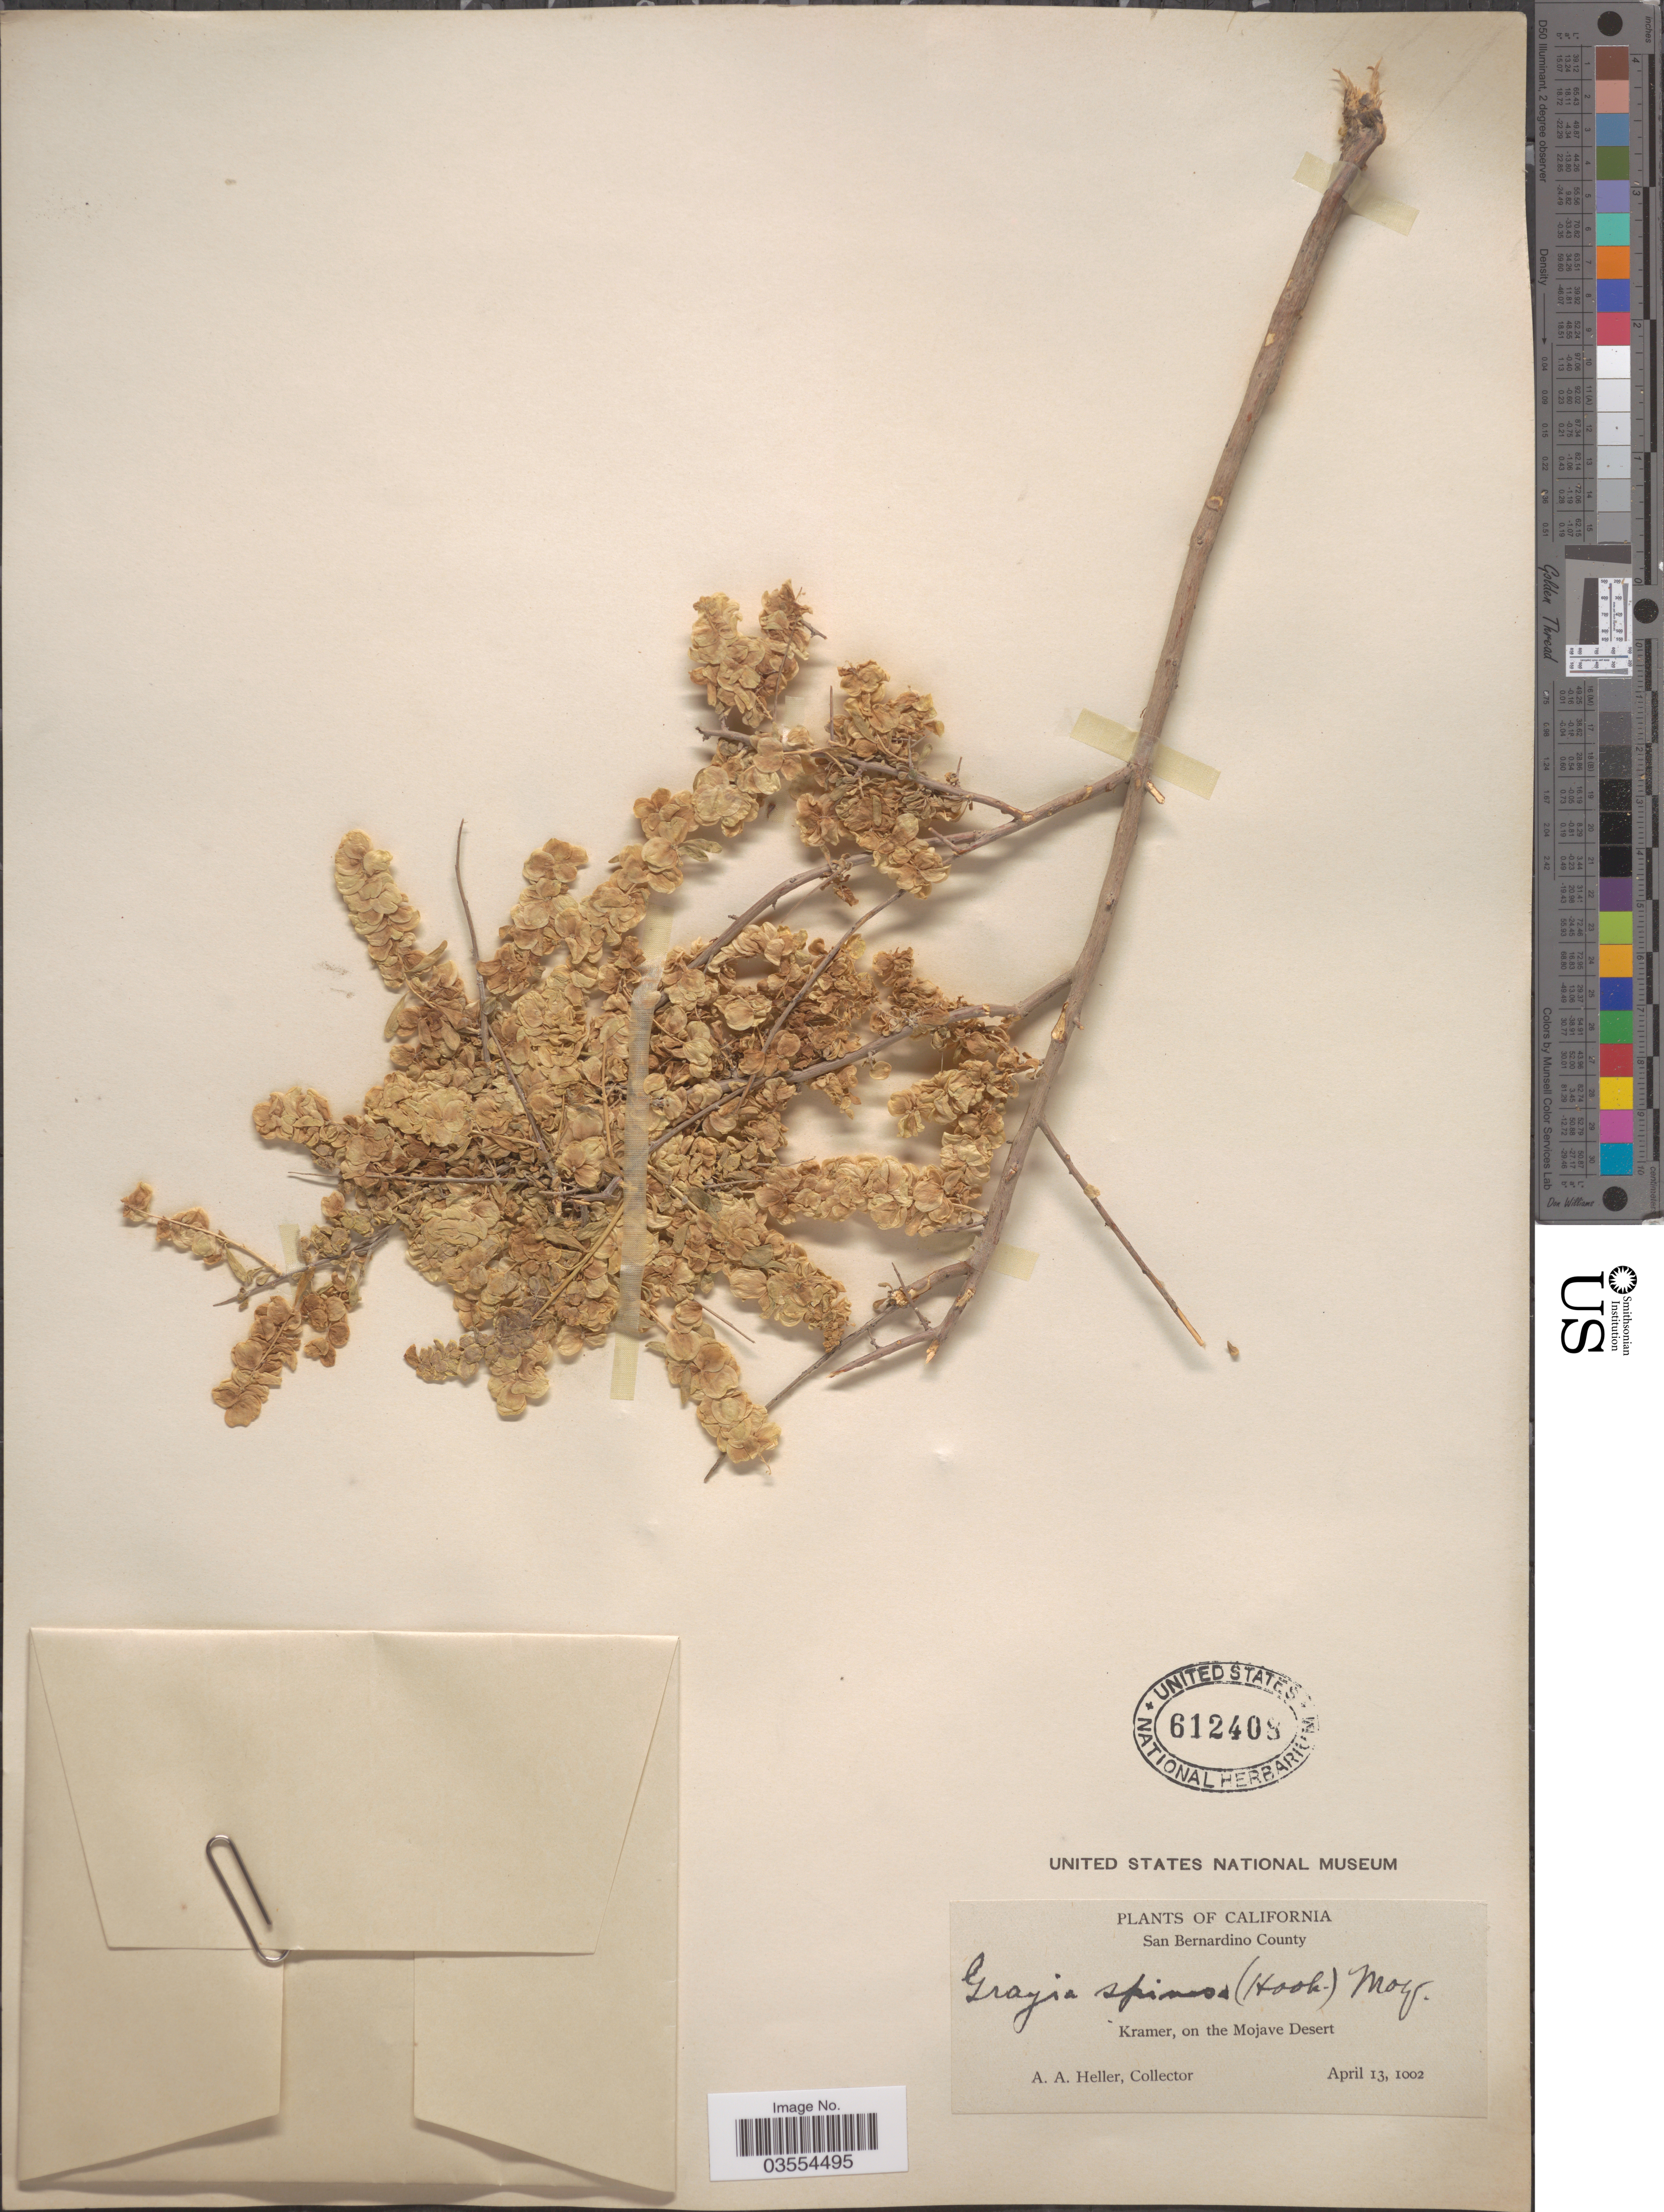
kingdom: Plantae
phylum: Tracheophyta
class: Magnoliopsida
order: Caryophyllales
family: Amaranthaceae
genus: Grayia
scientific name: Grayia spinosa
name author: (Hook.) Moq.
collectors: A. A. Heller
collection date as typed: April 13, 1002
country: United States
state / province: California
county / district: San Bernardino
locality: San Bernardino County. Kramer, on the Mojave Desert.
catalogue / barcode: US 612408